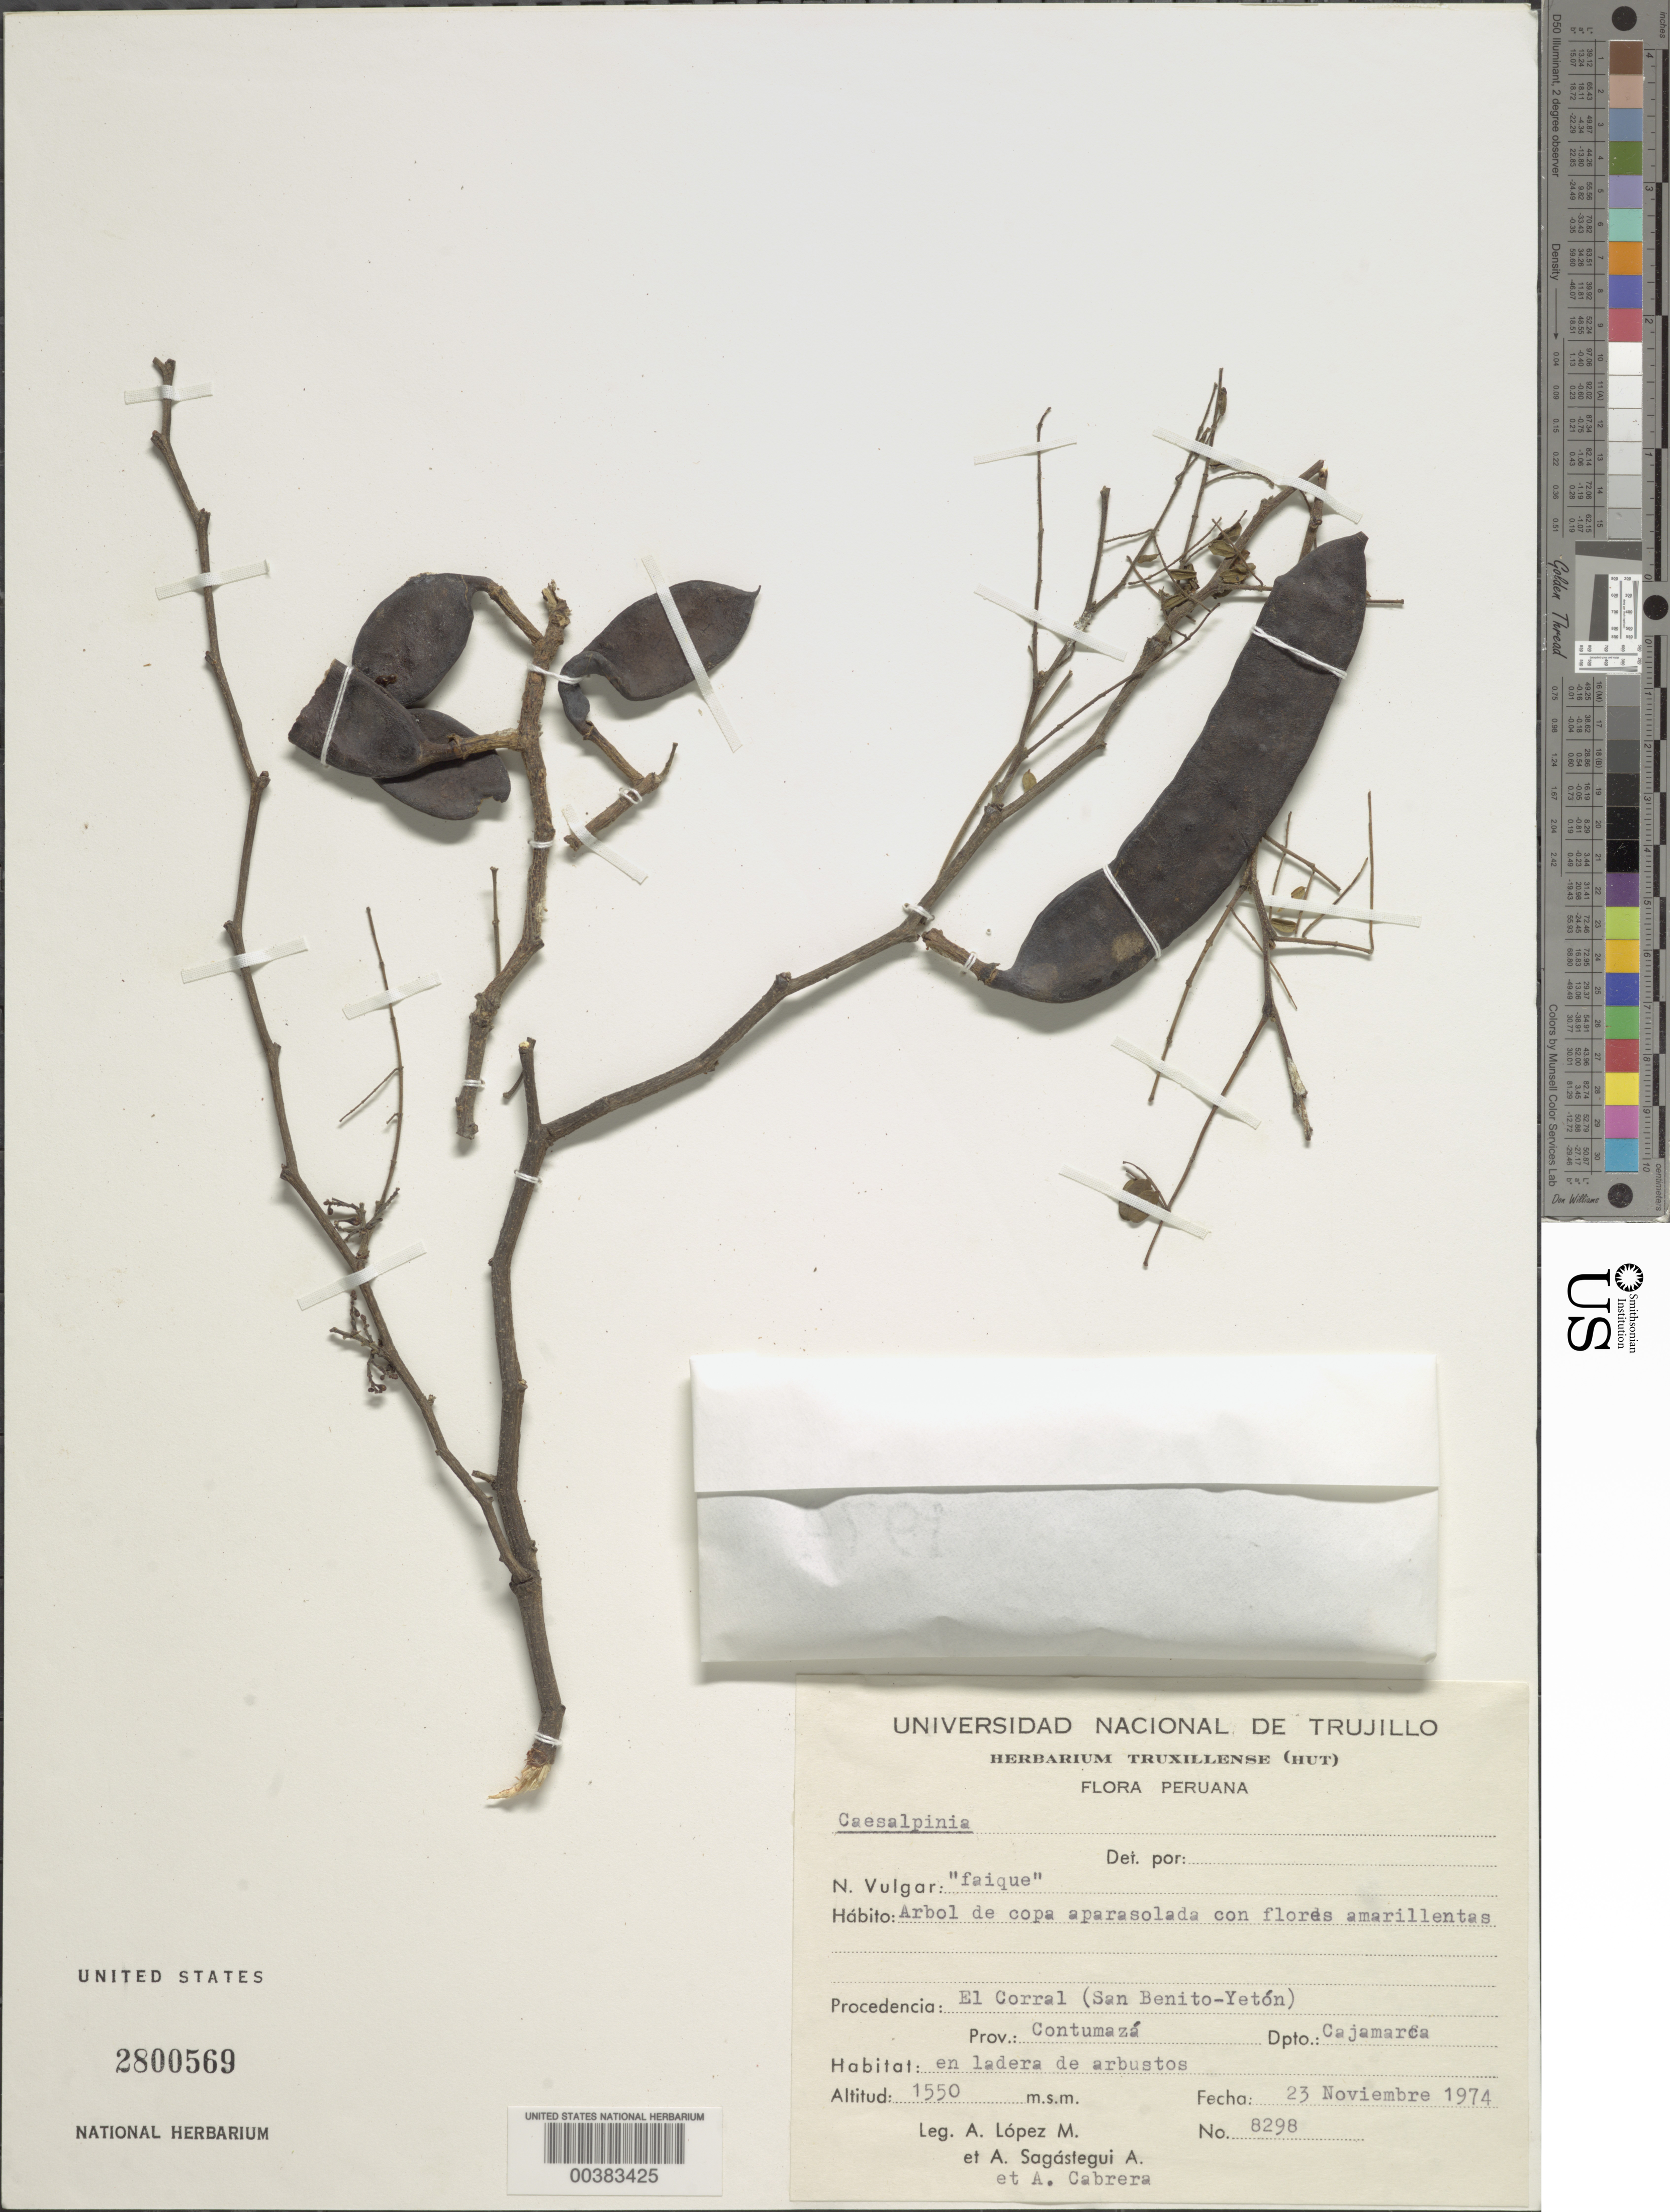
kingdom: Plantae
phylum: Tracheophyta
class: Magnoliopsida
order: Fabales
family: Fabaceae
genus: Caesalpinia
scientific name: Caesalpinia sp.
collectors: A. López M., A. Sagástegui A. & A. L. Cabrera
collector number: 8298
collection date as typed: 23 Nov 1974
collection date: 1974-11-23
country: Peru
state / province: Cajamarca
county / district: Contumazá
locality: El Corral (San Benito - Yeton)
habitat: En ladera de arbustos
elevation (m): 1550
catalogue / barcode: US 2800569